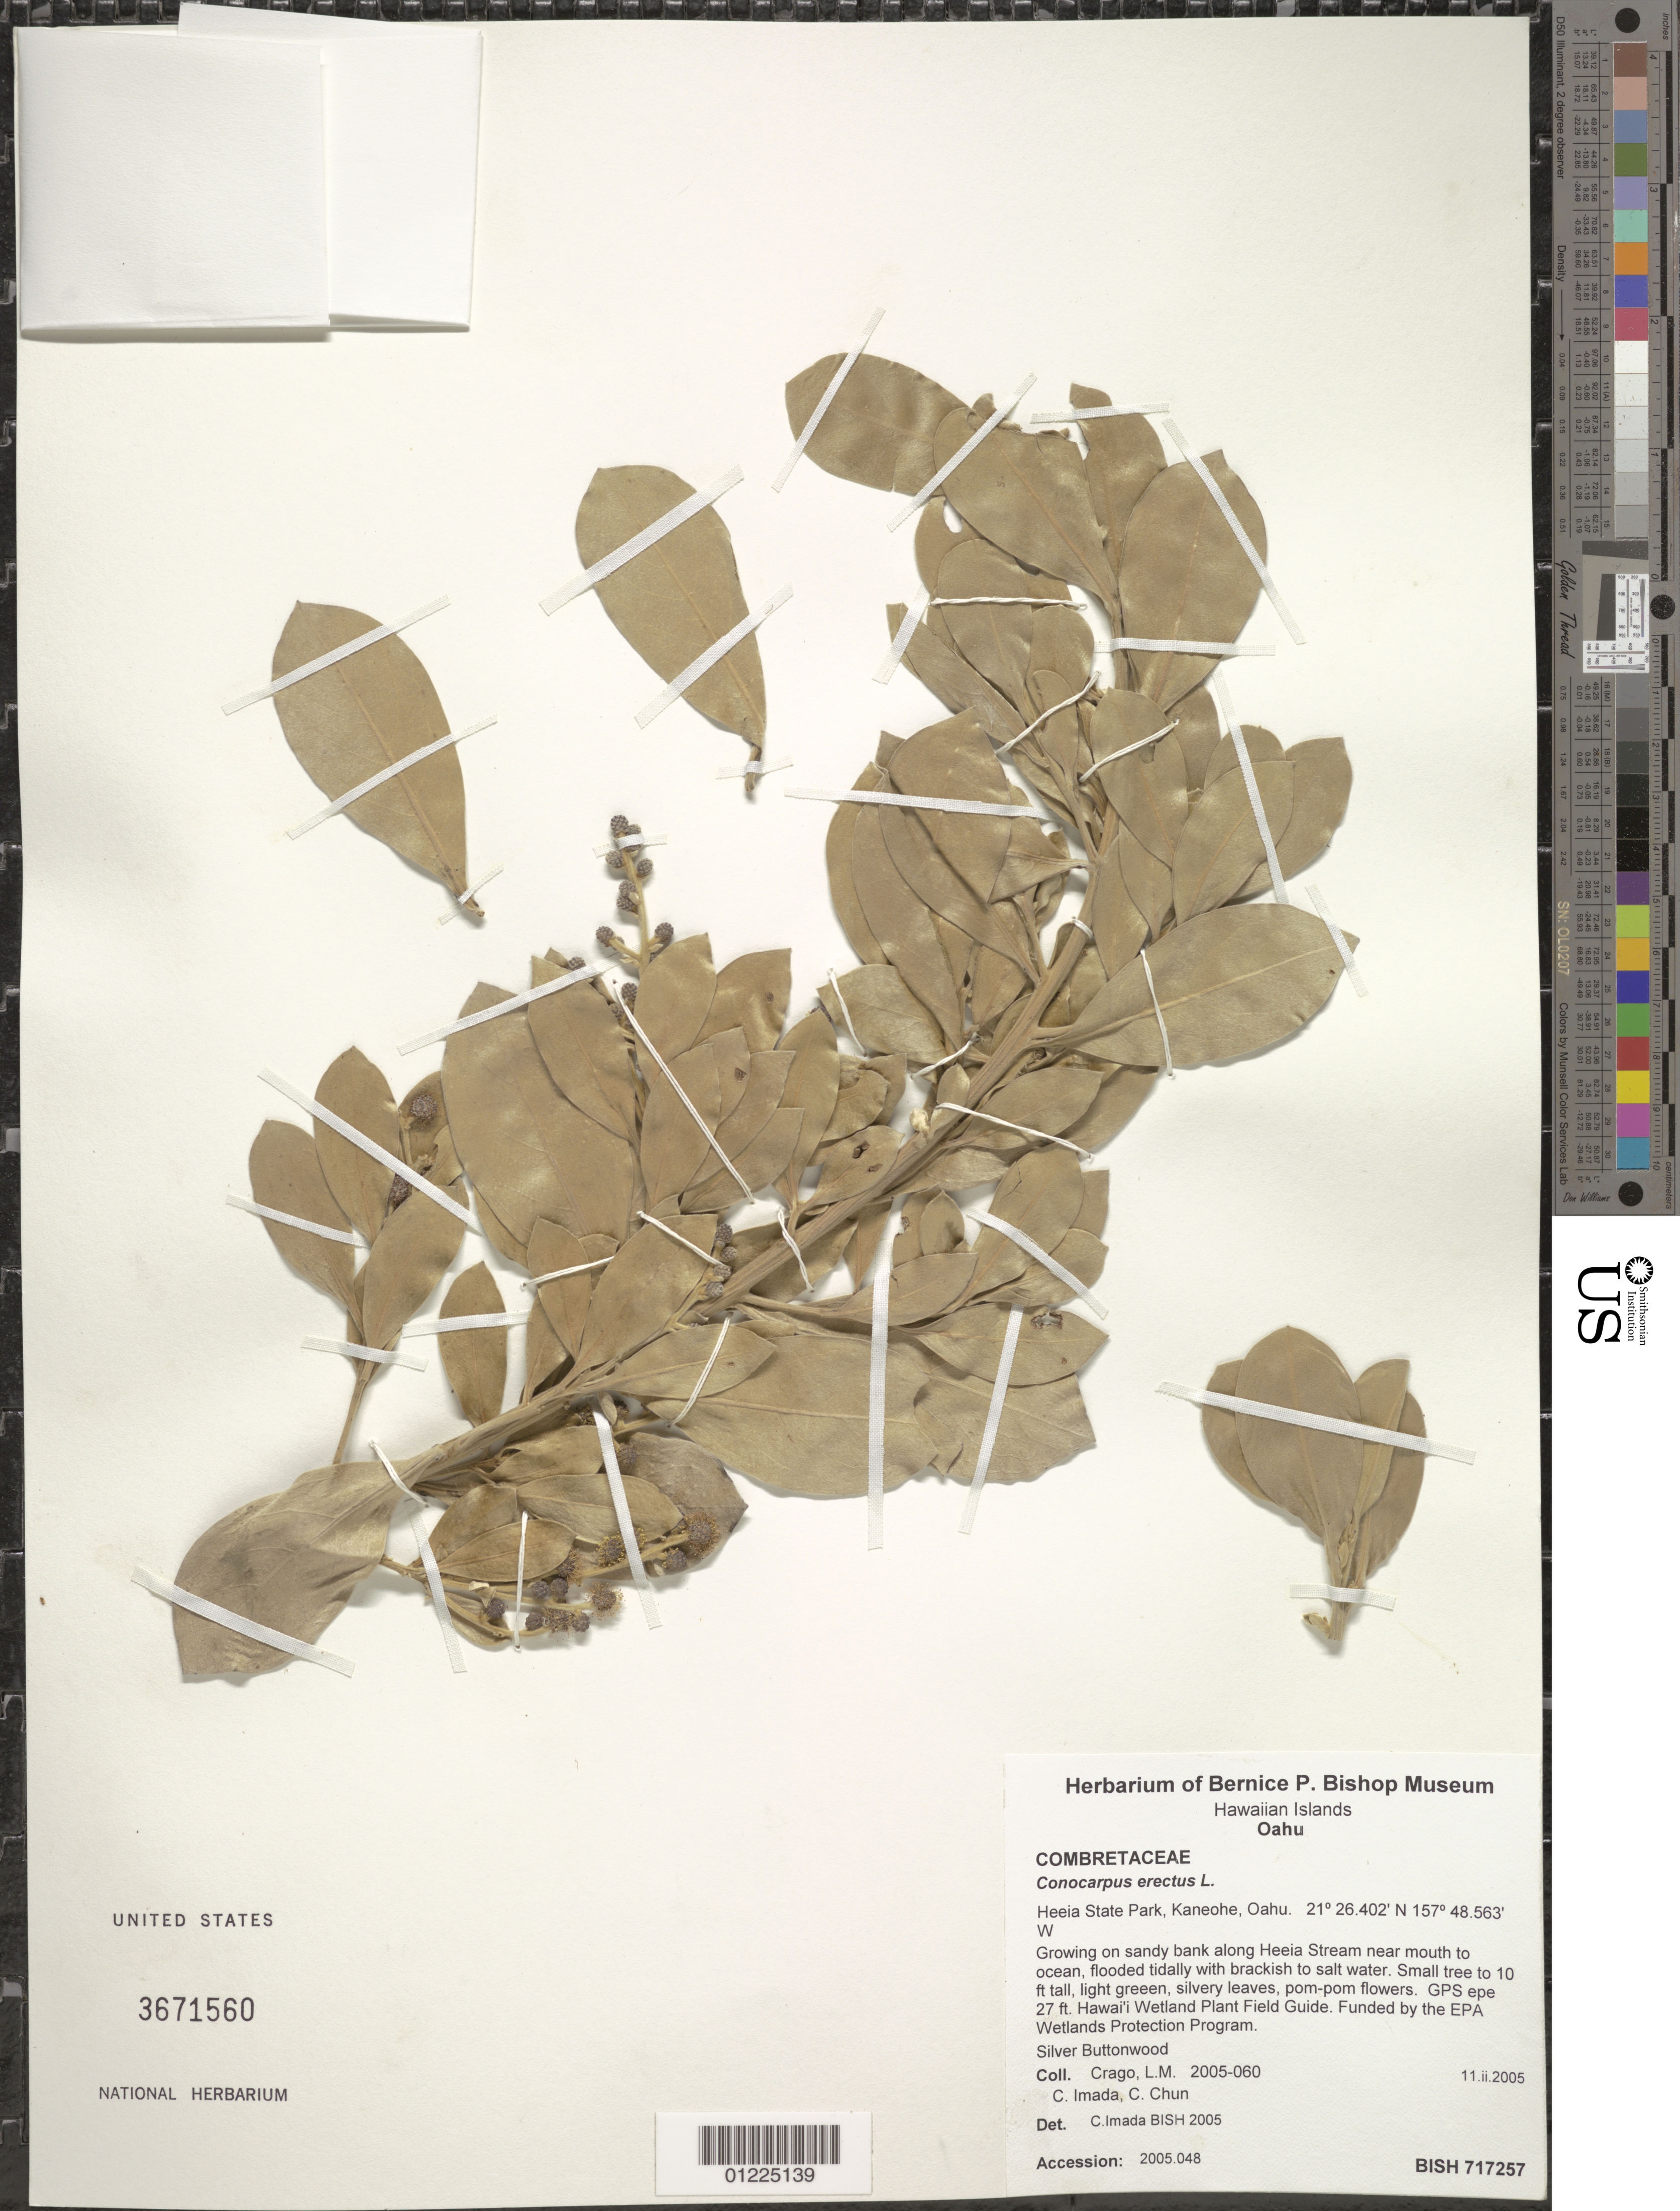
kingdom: Plantae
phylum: Tracheophyta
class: Magnoliopsida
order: Myrtales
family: Combretaceae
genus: Conocarpus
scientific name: Conocarpus erectus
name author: L.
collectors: L. Crago, C. Imada & C. Chun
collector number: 2005-060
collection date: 2005-02-11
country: United States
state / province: Hawaii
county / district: Honolulu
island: Oahu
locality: Kaneohe, Heeia State Park.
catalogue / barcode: US 3671560